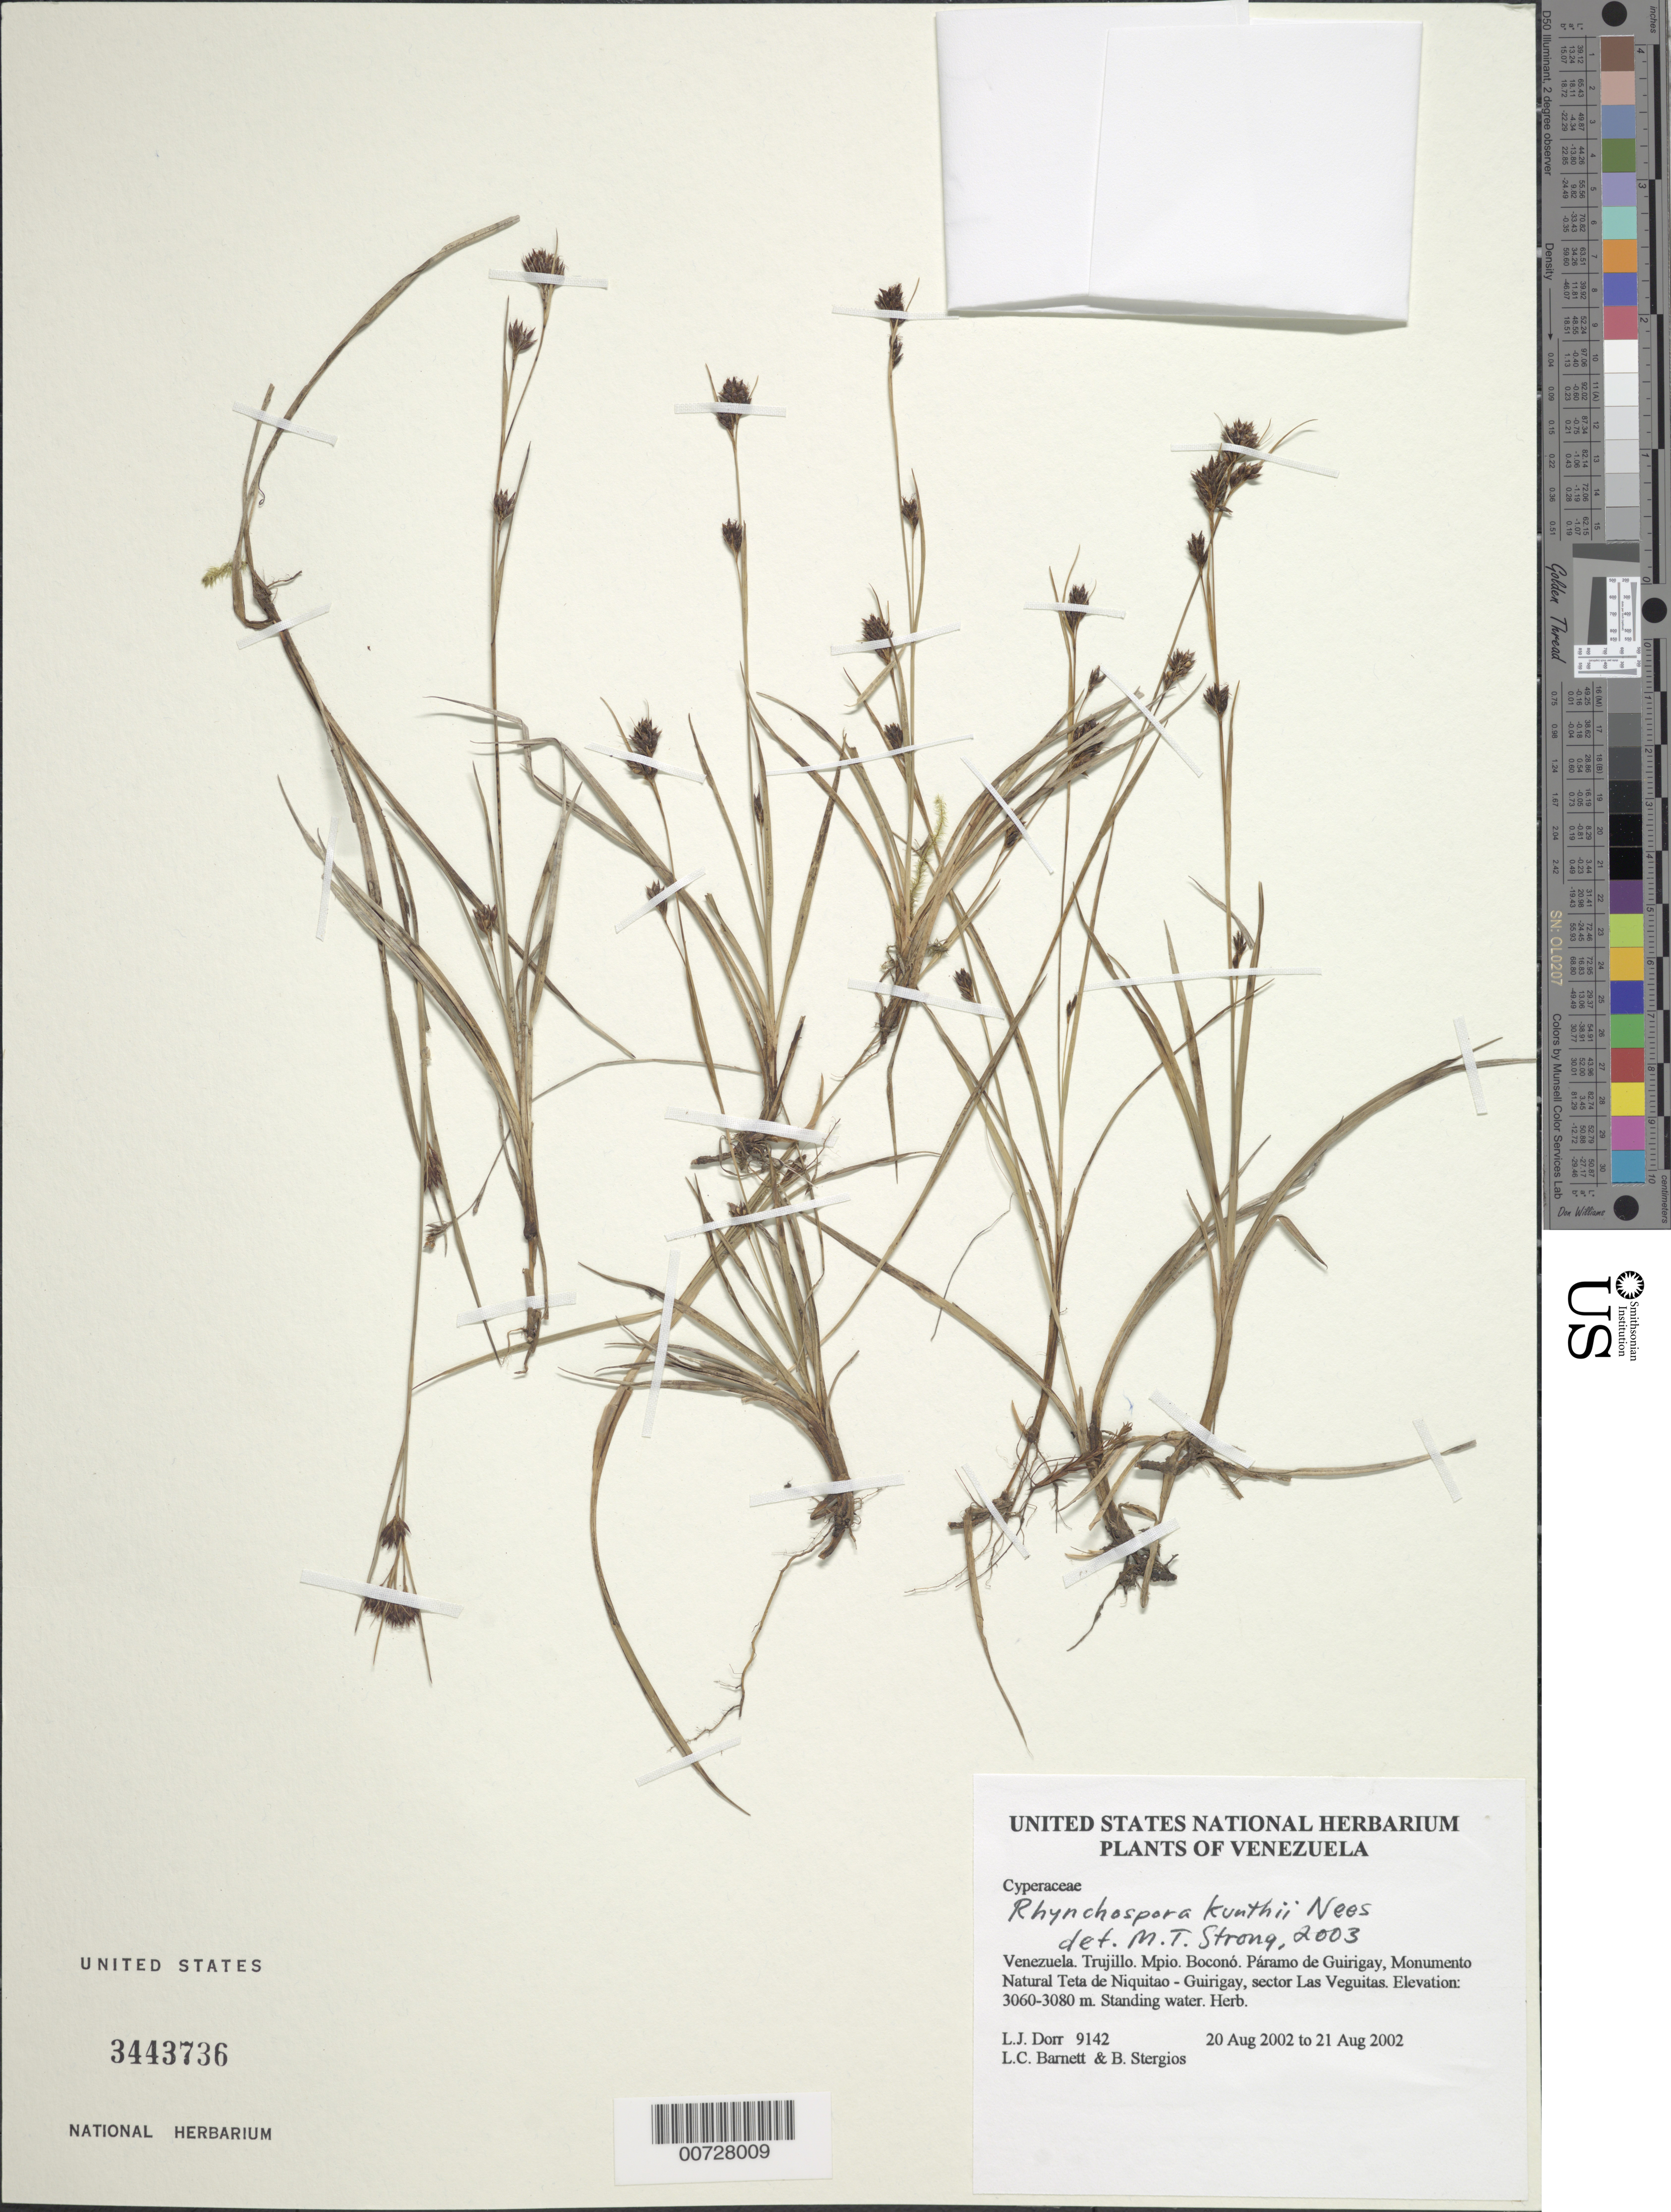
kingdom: Plantae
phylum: Tracheophyta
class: Liliopsida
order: Poales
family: Cyperaceae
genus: Rhynchospora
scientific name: Rhynchospora kunthii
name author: Nees ex Kunth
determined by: Strong, M. T., (US), Smithsonian Institution - National Museum of Natural History (UNITED STATES)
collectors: L. J. Dorr, L. C. Barnett & B. G. Stergios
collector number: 9142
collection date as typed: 20 Aug 2002 to 21 Aug 2002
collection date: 2002-08-20/2002-08-21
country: Venezuela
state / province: Trujillo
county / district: Boconó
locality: Páramo de Guirigay, Monumento Natural Teta de Niquitao - Guirigay, sector Las Veguitas.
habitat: Standing water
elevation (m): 3060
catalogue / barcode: US 3443736